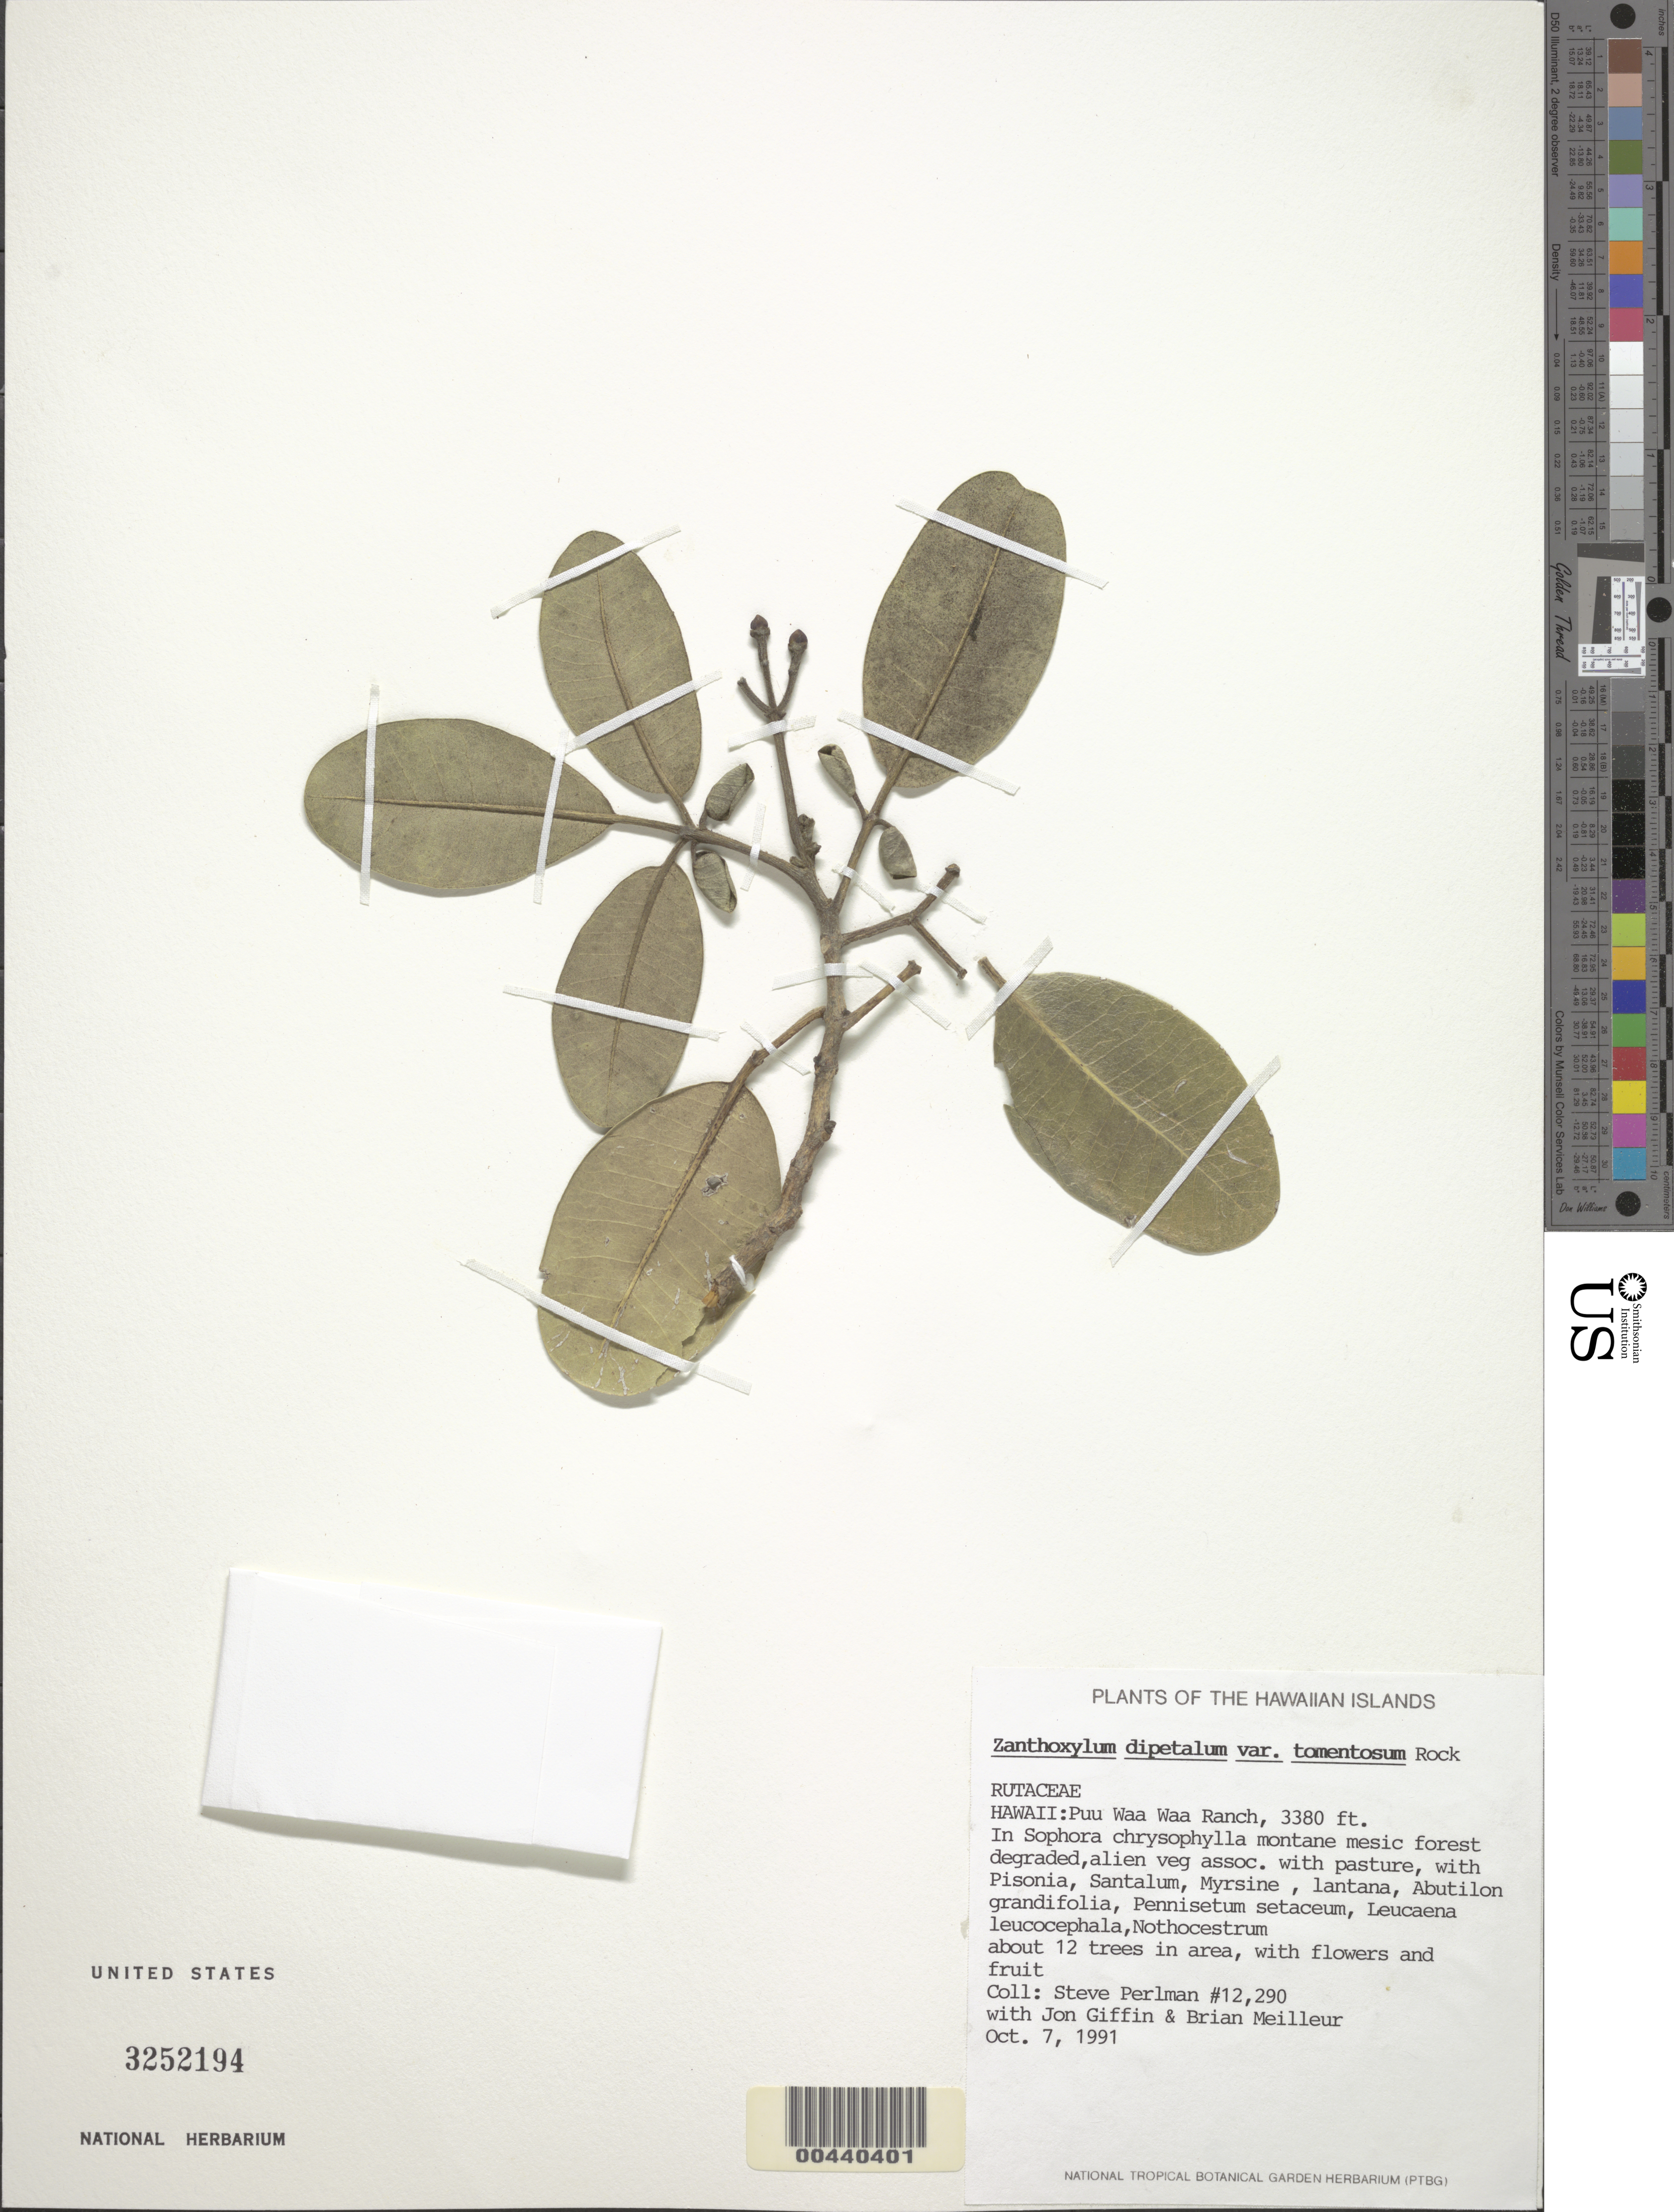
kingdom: Plantae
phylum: Tracheophyta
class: Magnoliopsida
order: Sapindales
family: Rutaceae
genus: Zanthoxylum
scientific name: Zanthoxylum dipetalum var. tomentosum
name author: Rock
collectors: S. P. Perlman, J. Griffin & R. Meilleur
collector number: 12290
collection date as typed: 7 Oct 1991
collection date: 1991-10-07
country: United States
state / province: Hawaii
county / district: Hawaii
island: Hawaii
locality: Puu Waa Waa Ranch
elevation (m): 1030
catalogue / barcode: US 3252194